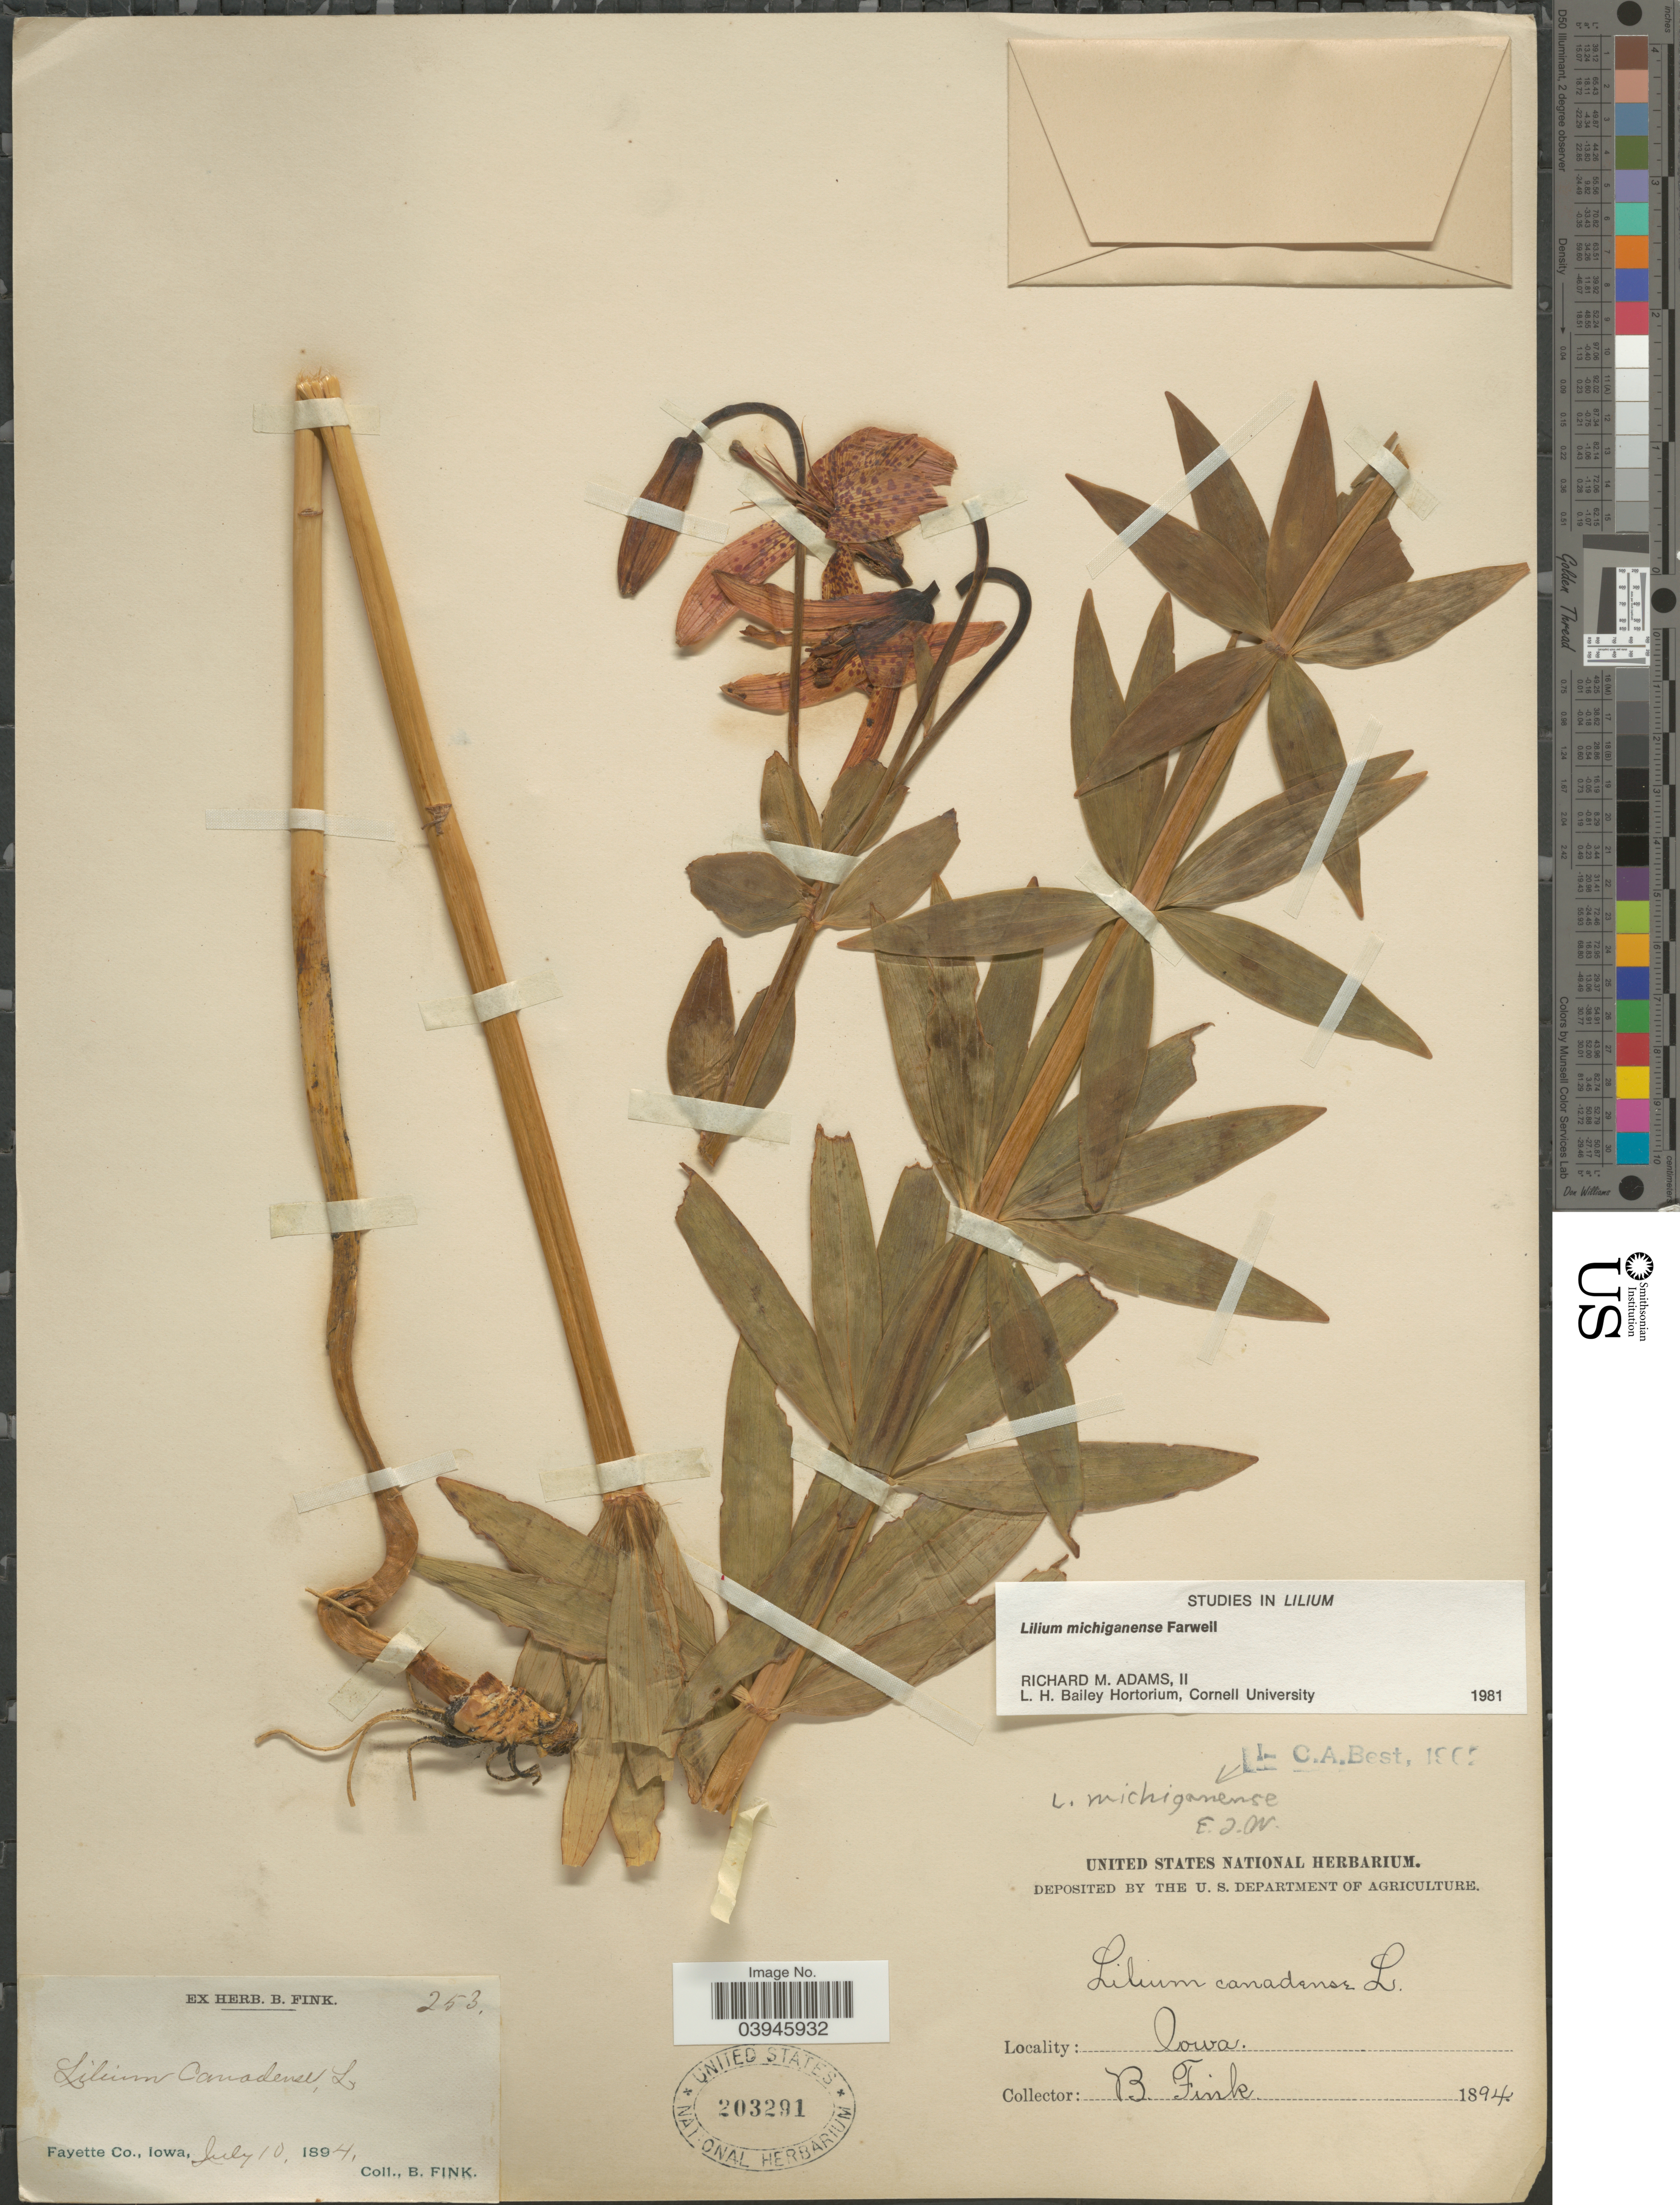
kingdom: Plantae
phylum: Tracheophyta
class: Liliopsida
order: Liliales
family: Liliaceae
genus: Lilium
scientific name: Lilium michiganense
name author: Farw.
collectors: B. Fink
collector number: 253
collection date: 1894-07-10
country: United States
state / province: Iowa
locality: Fayette Co.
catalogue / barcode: US 203291